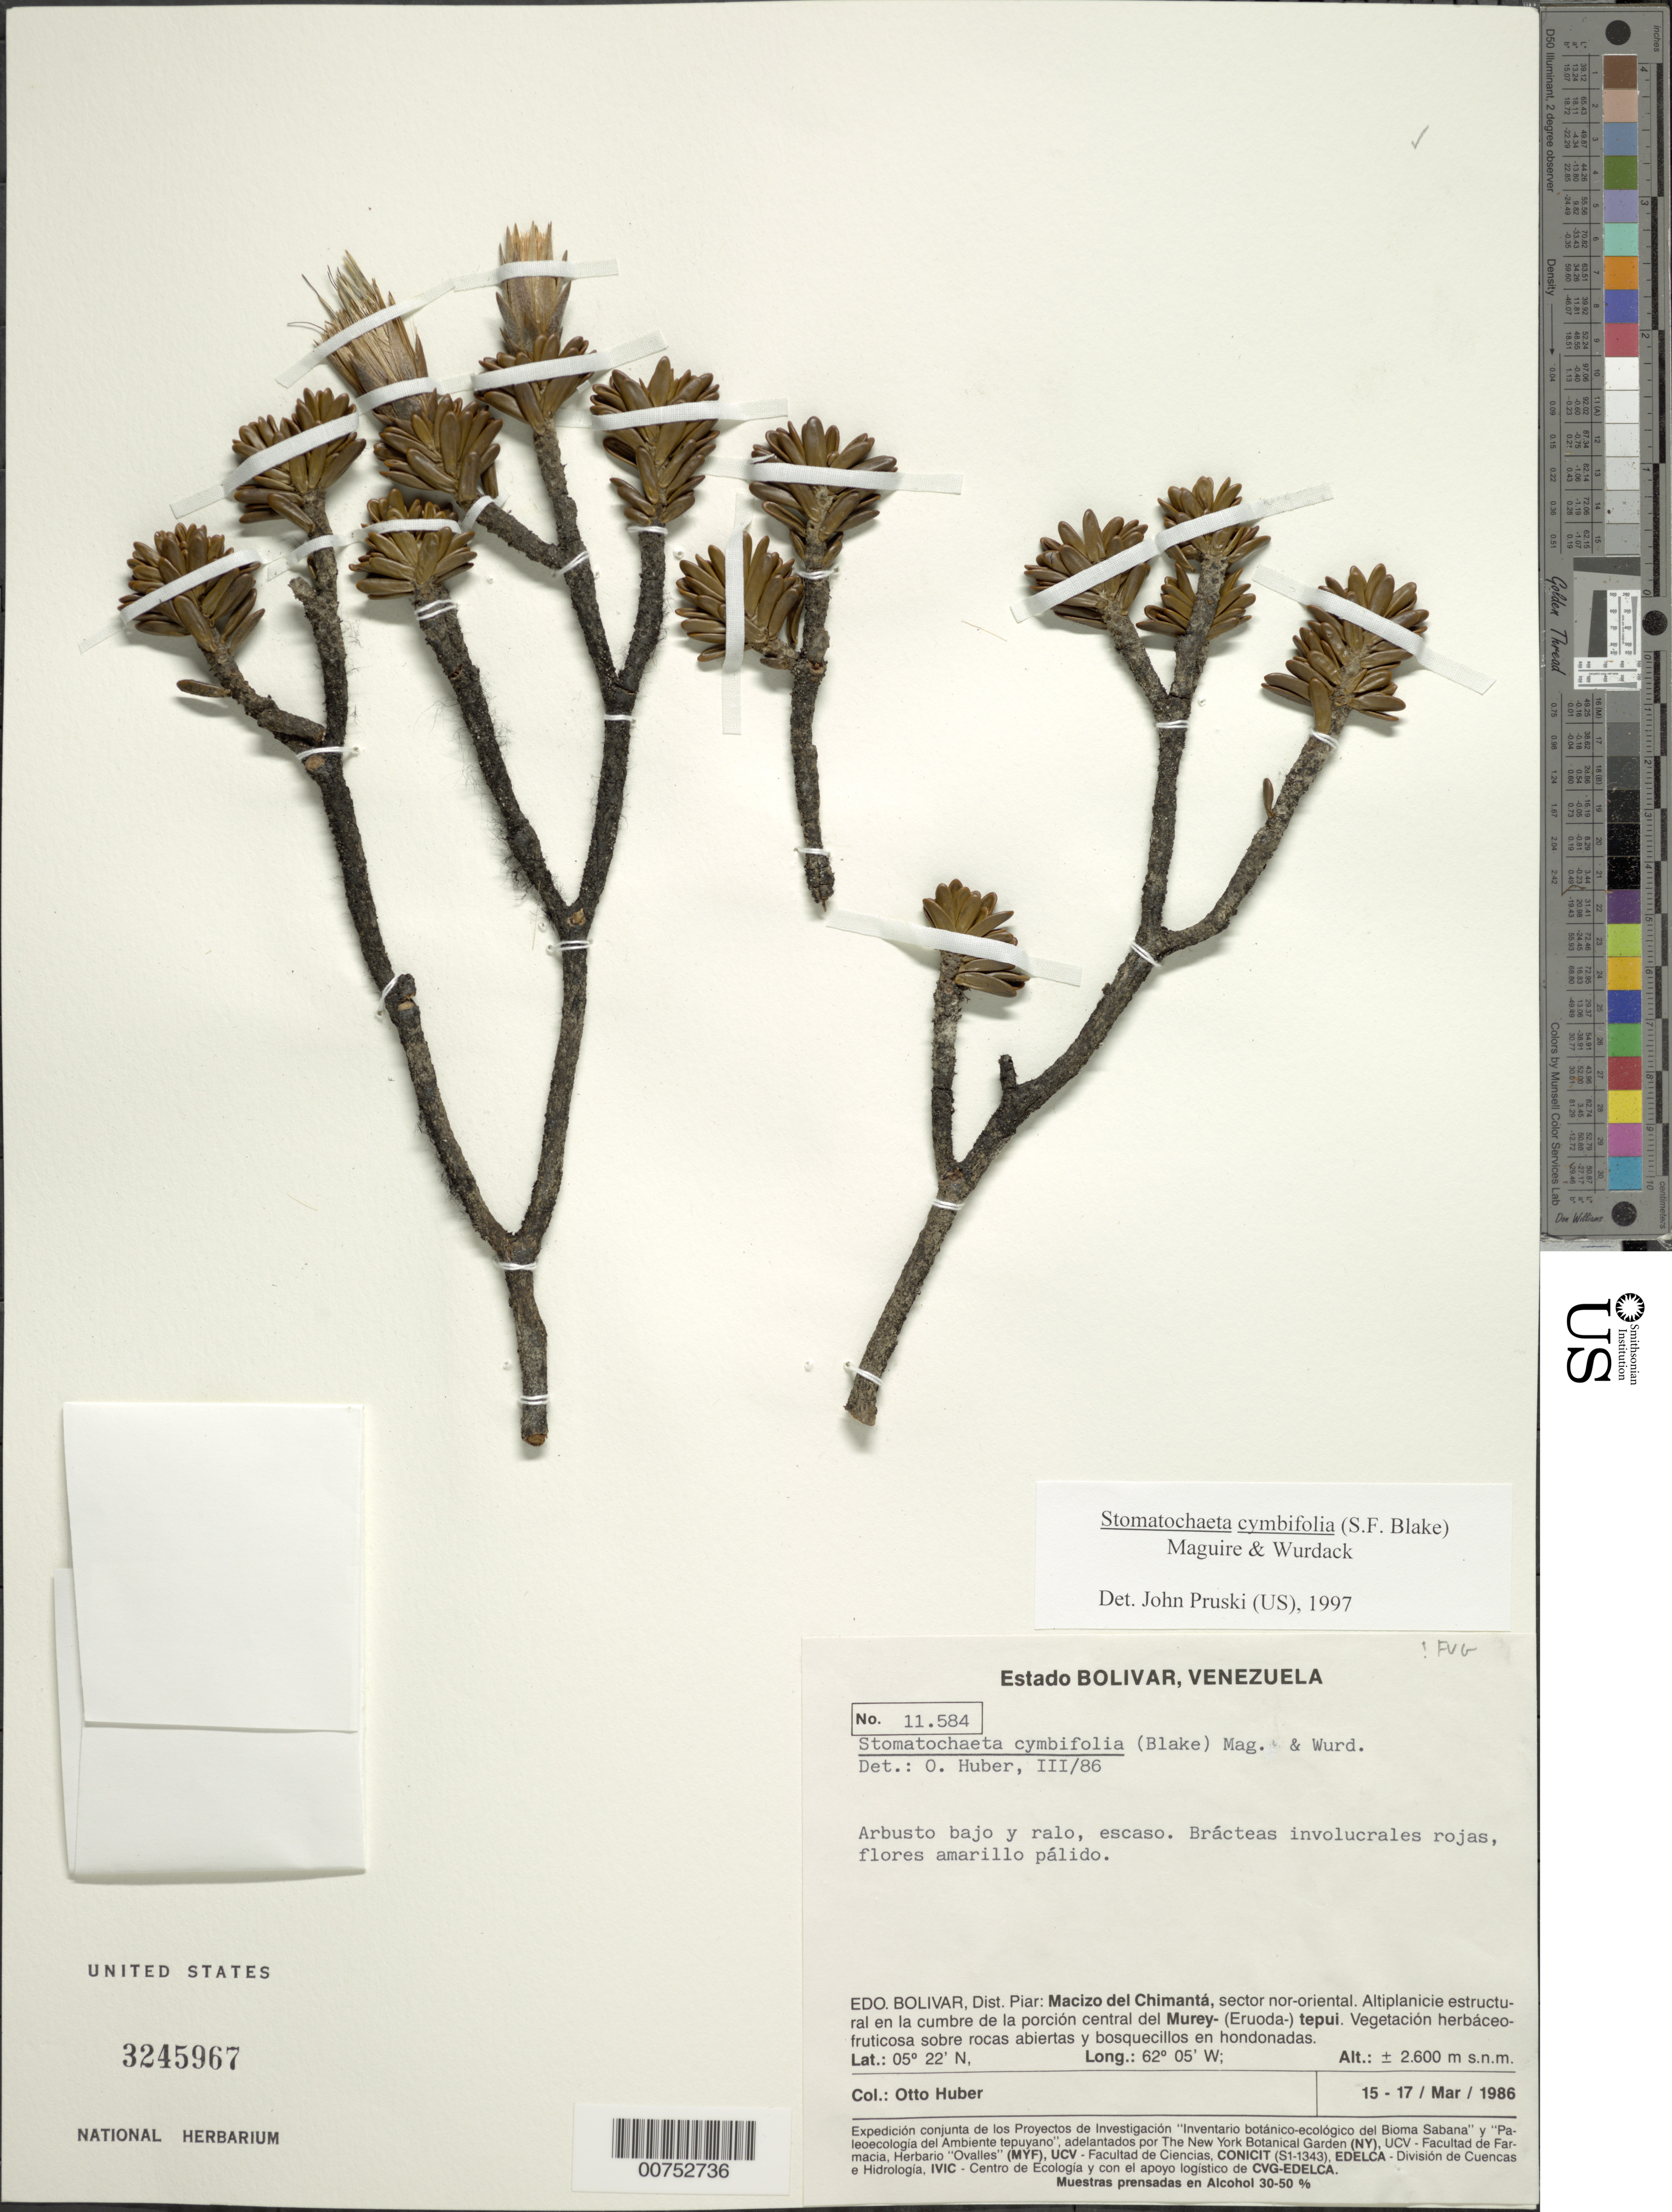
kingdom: Plantae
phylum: Tracheophyta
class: Magnoliopsida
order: Asterales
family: Asteraceae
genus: Stomatochaeta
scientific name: Stomatochaeta cymbifolia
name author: (S.F. Blake) Maguire & Wurdack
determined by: Pruski, J. F.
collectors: O. Huber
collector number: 11584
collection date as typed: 15-Mar-86 to 17-Mar-86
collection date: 1986-03-15/1986-03-17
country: Venezuela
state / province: Bolívar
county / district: Piar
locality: Macizo del Chimantá, sector nor-oriental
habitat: Altiplanicie estructural en la cumbre de la porción central del Tepui, vegetación herbáceo-fruticosa sobre rocas abiertas y bosuqecillos en hondonadas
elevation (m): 2600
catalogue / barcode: US 3245967